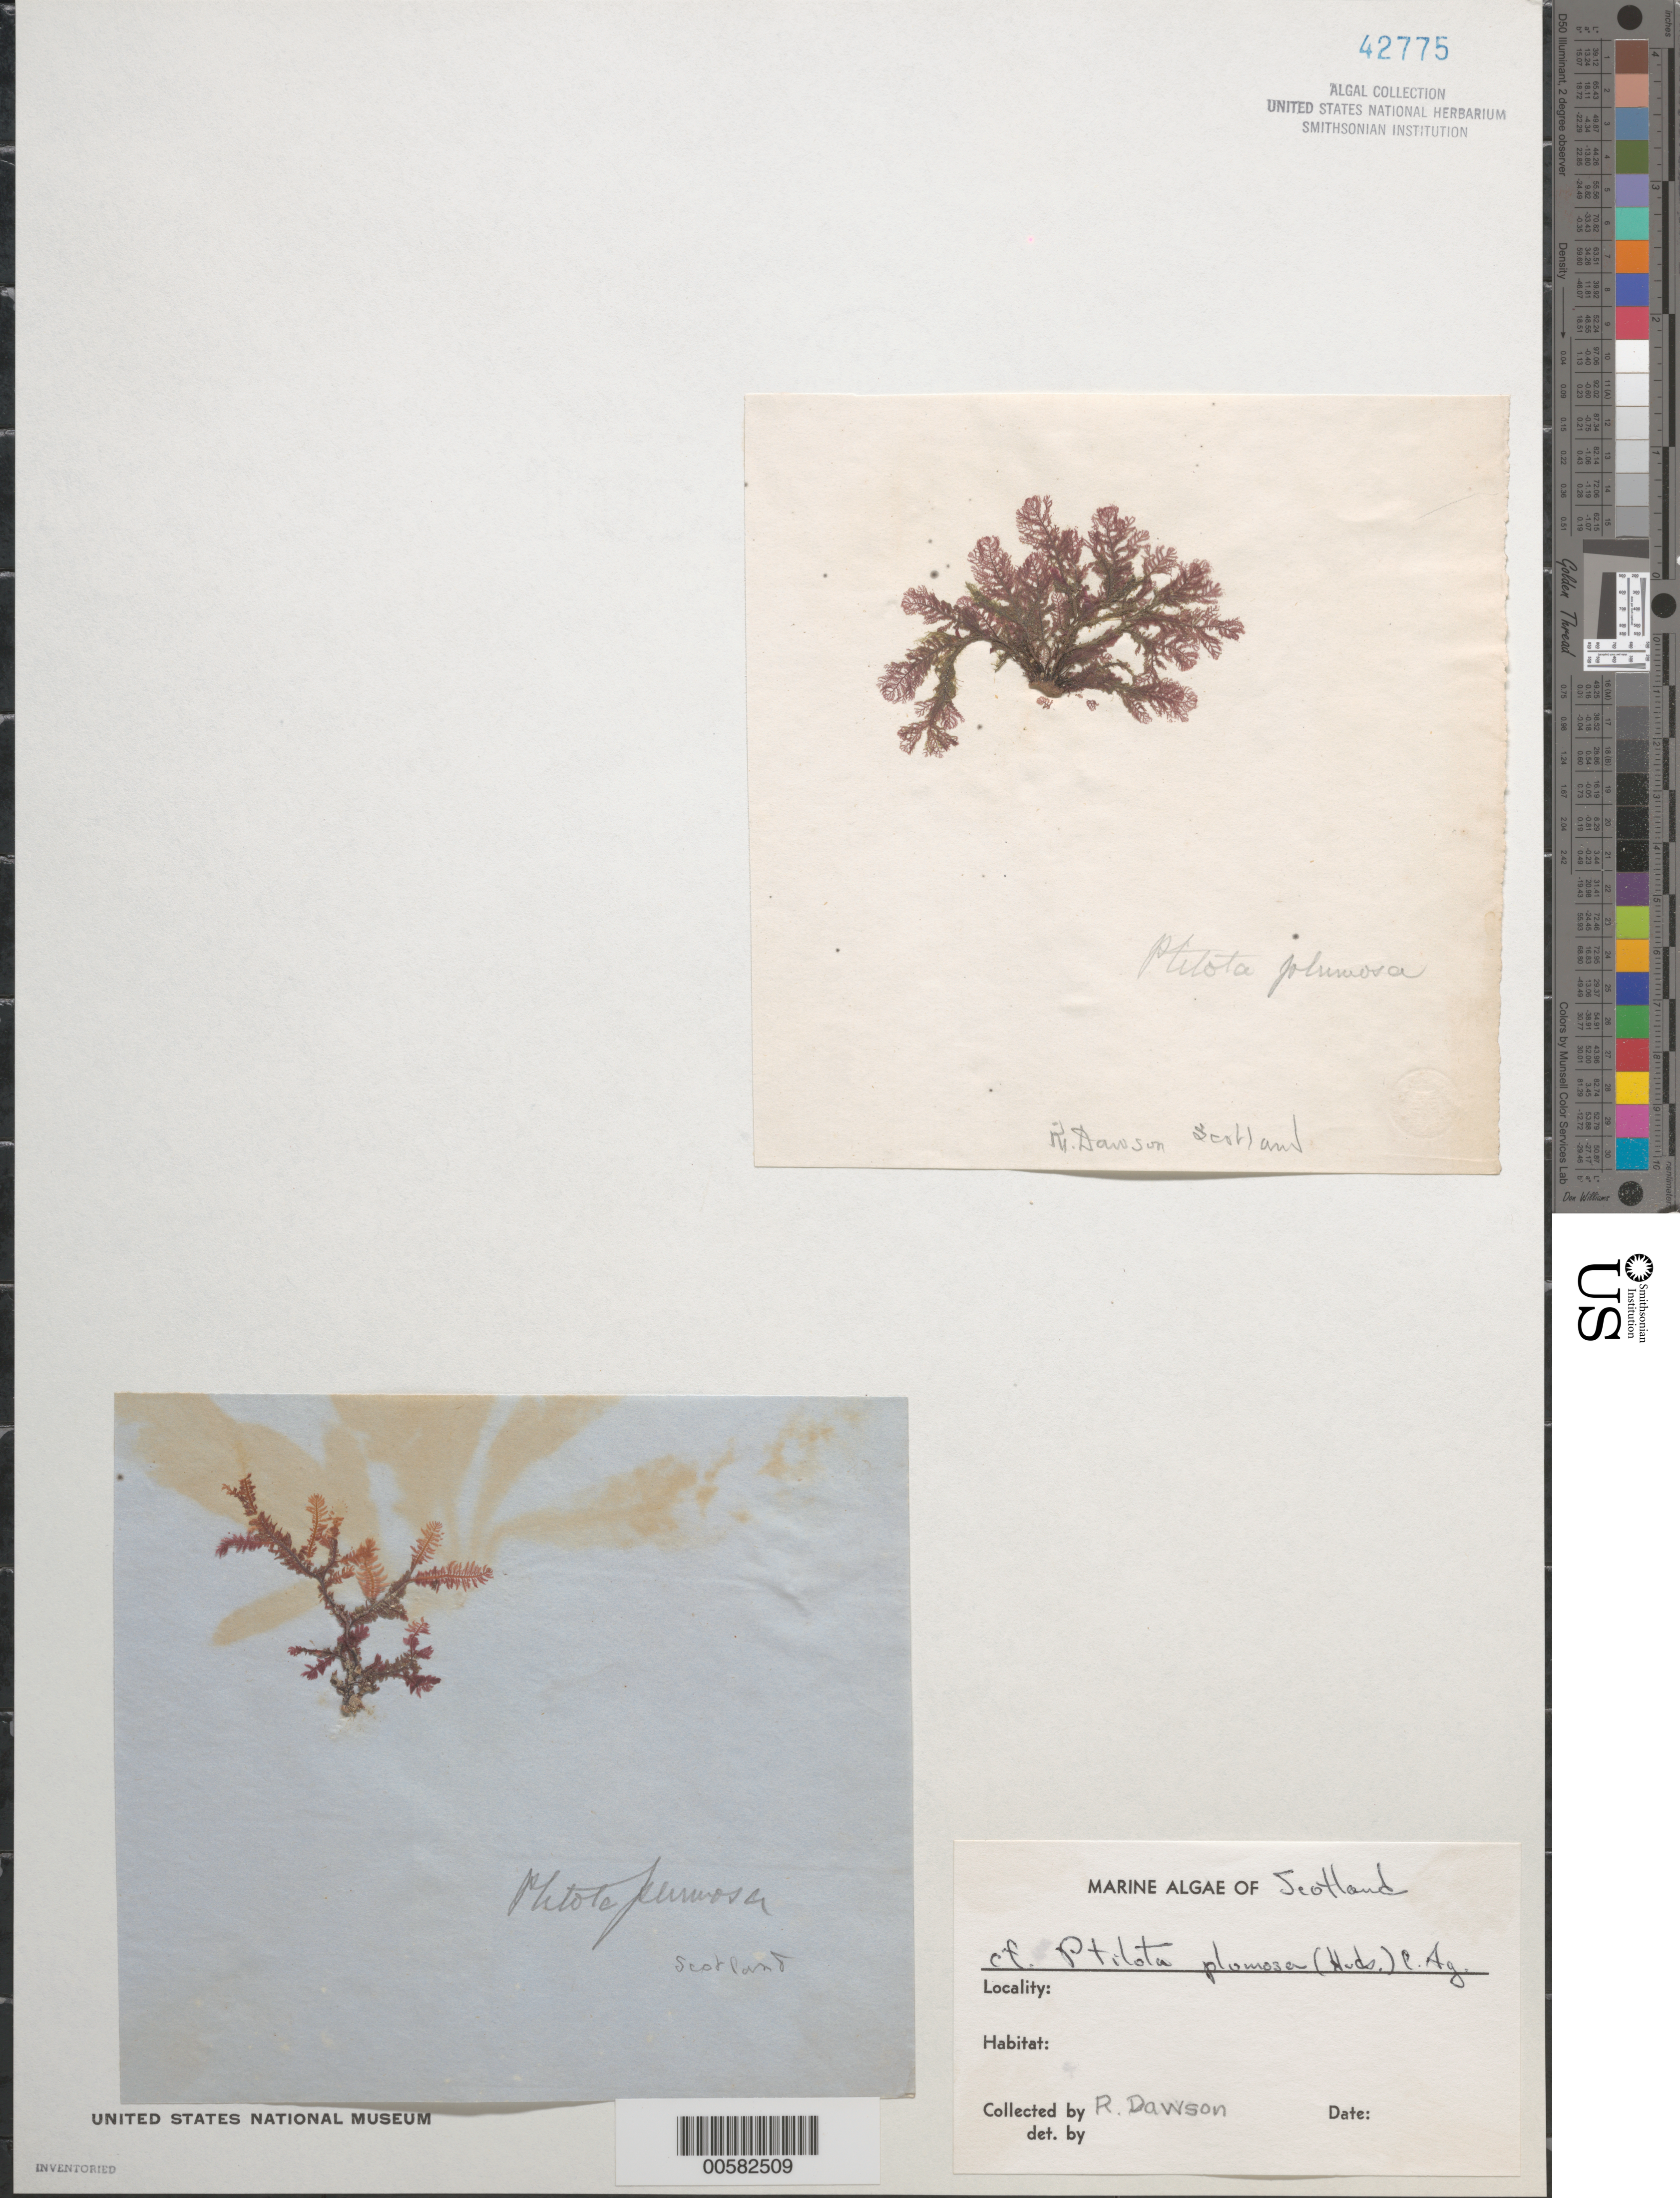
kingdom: Plantae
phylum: Rhodophyta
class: Florideophyceae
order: Ceramiales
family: Wrangeliaceae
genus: Ptilota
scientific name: Ptilota gunneri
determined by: Algae name updating Project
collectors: R. Dawson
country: United Kingdom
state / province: Scotland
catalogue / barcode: US 42775